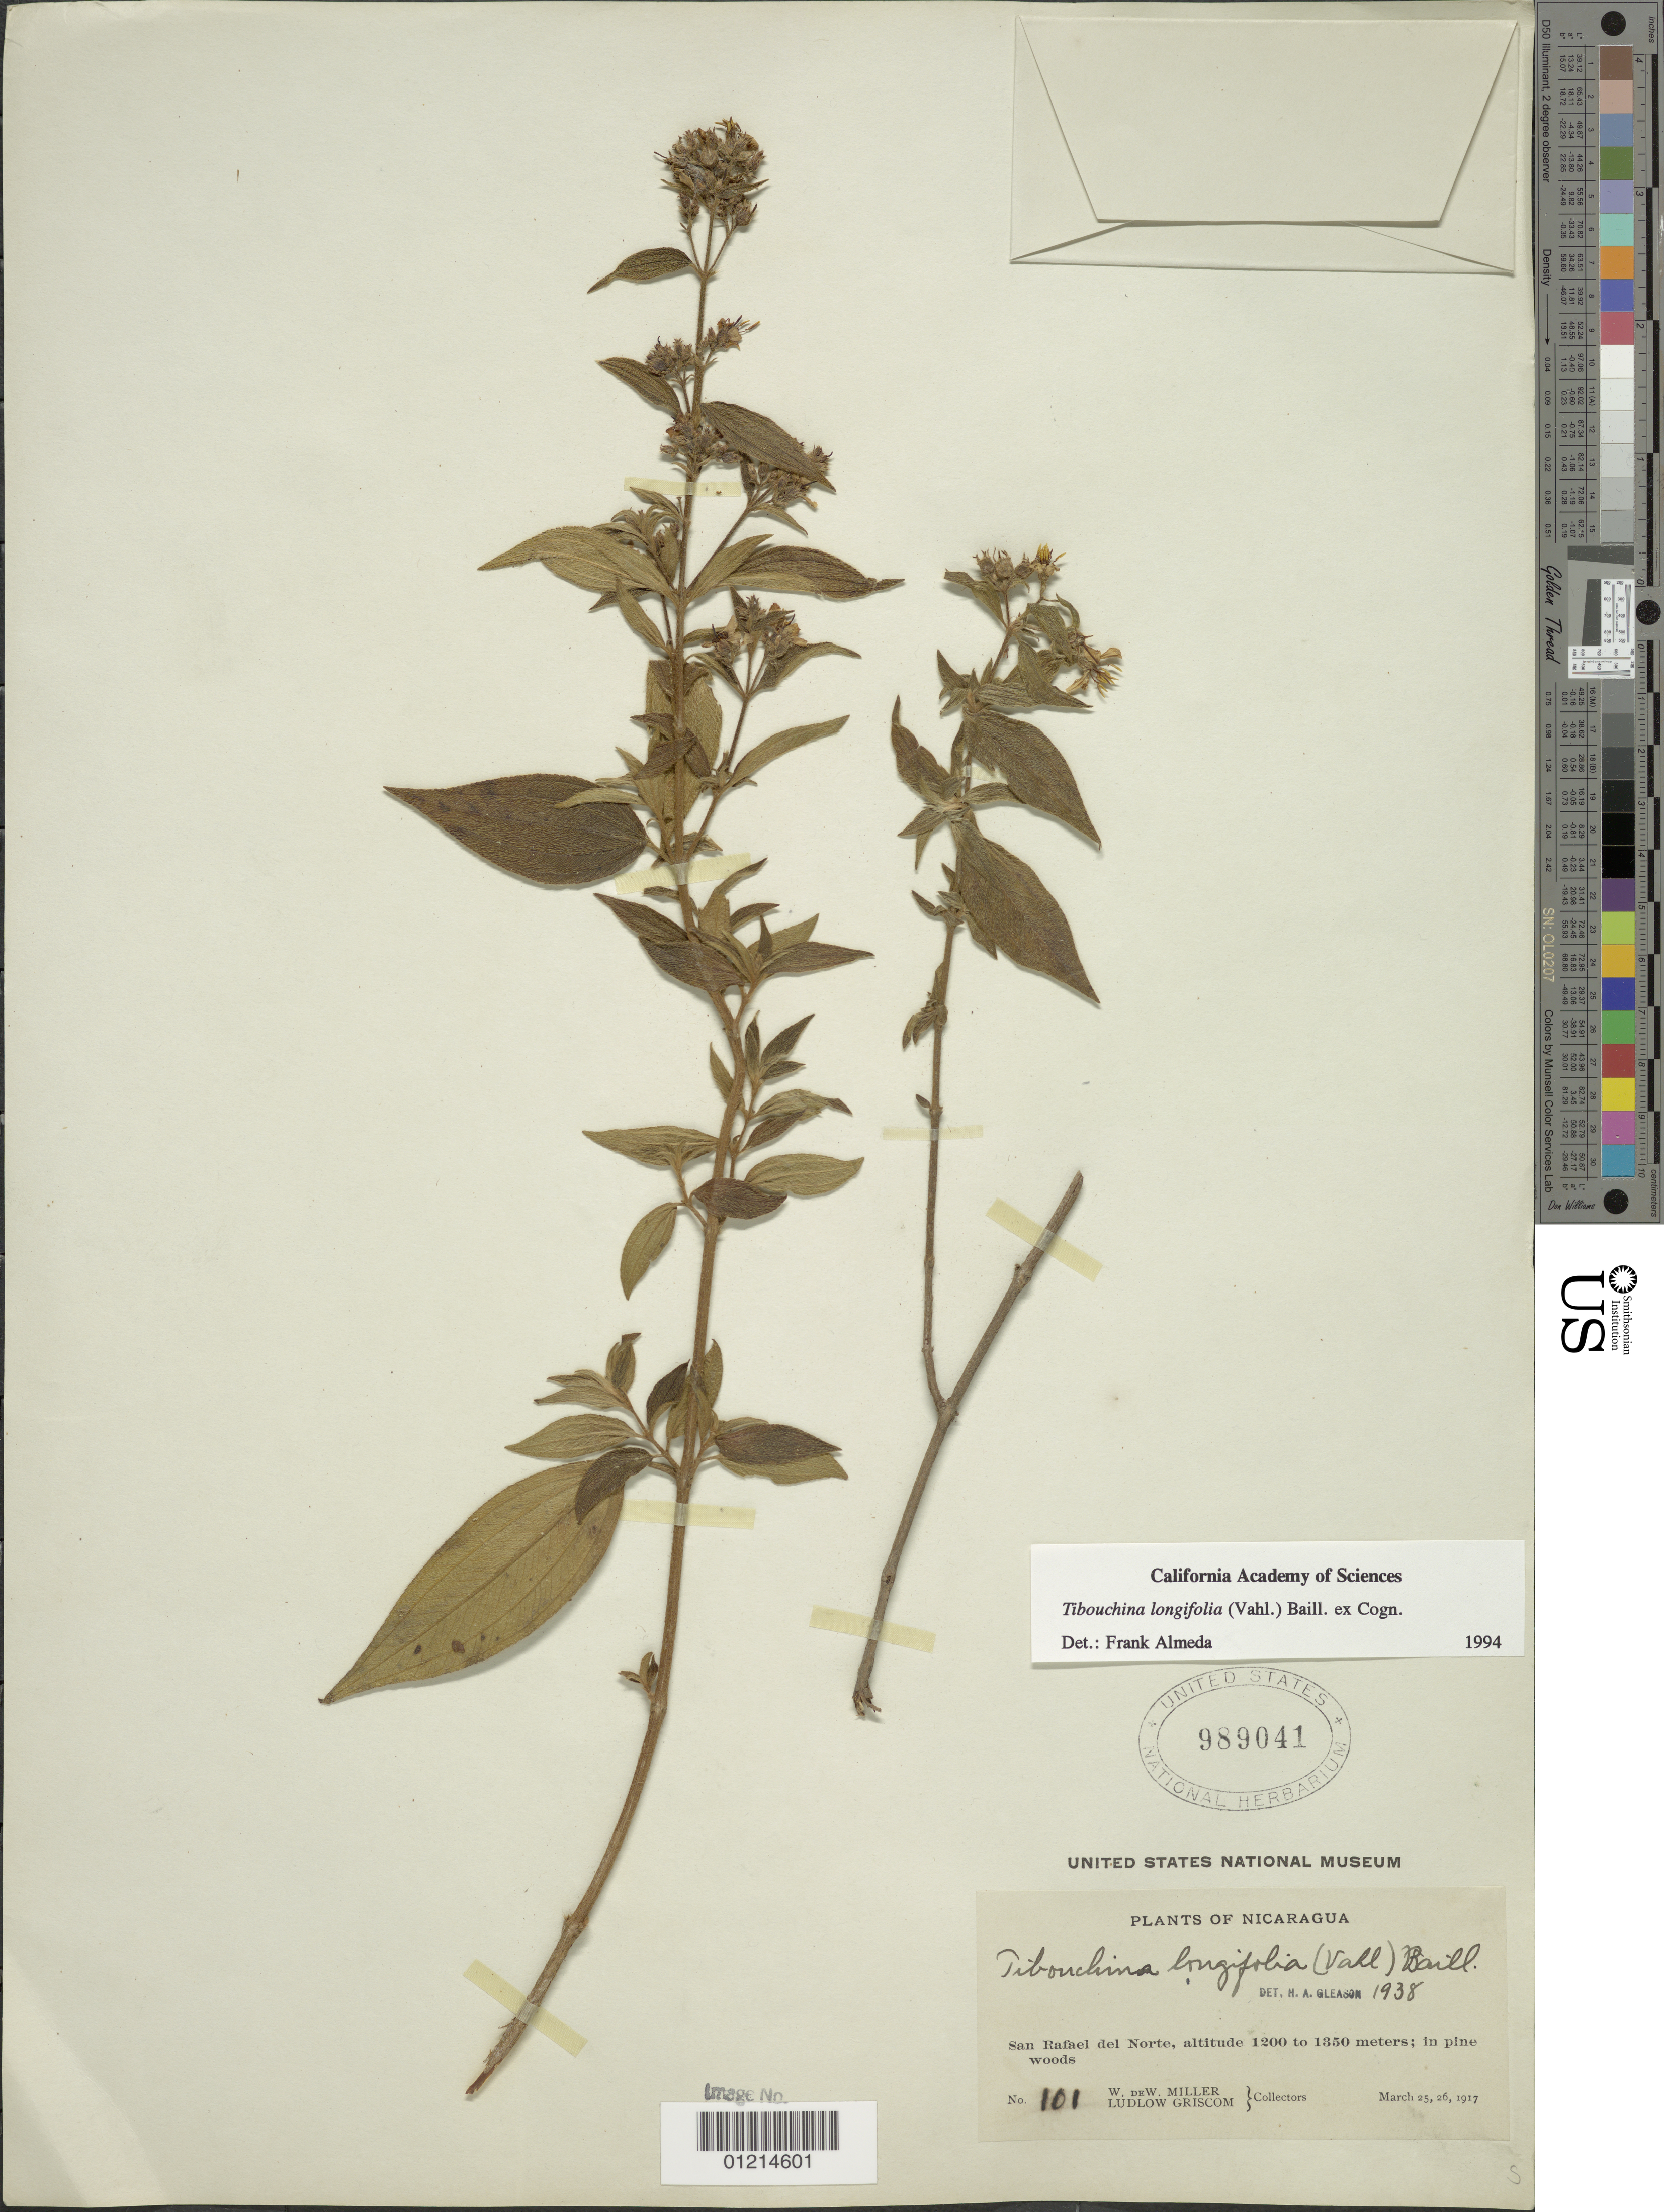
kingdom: Plantae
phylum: Tracheophyta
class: Magnoliopsida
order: Myrtales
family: Melastomataceae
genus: Chaetogastra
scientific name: Chaetogastra longifolia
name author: (Vahl) DC.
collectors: W. W. Miller & L. Griscom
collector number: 101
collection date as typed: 25 Mar 1917 or 26 Mar 1917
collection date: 1917-03-25 or 1917-03-26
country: Nicaragua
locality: San Rafael del Norte.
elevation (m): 1200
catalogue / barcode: US 989041